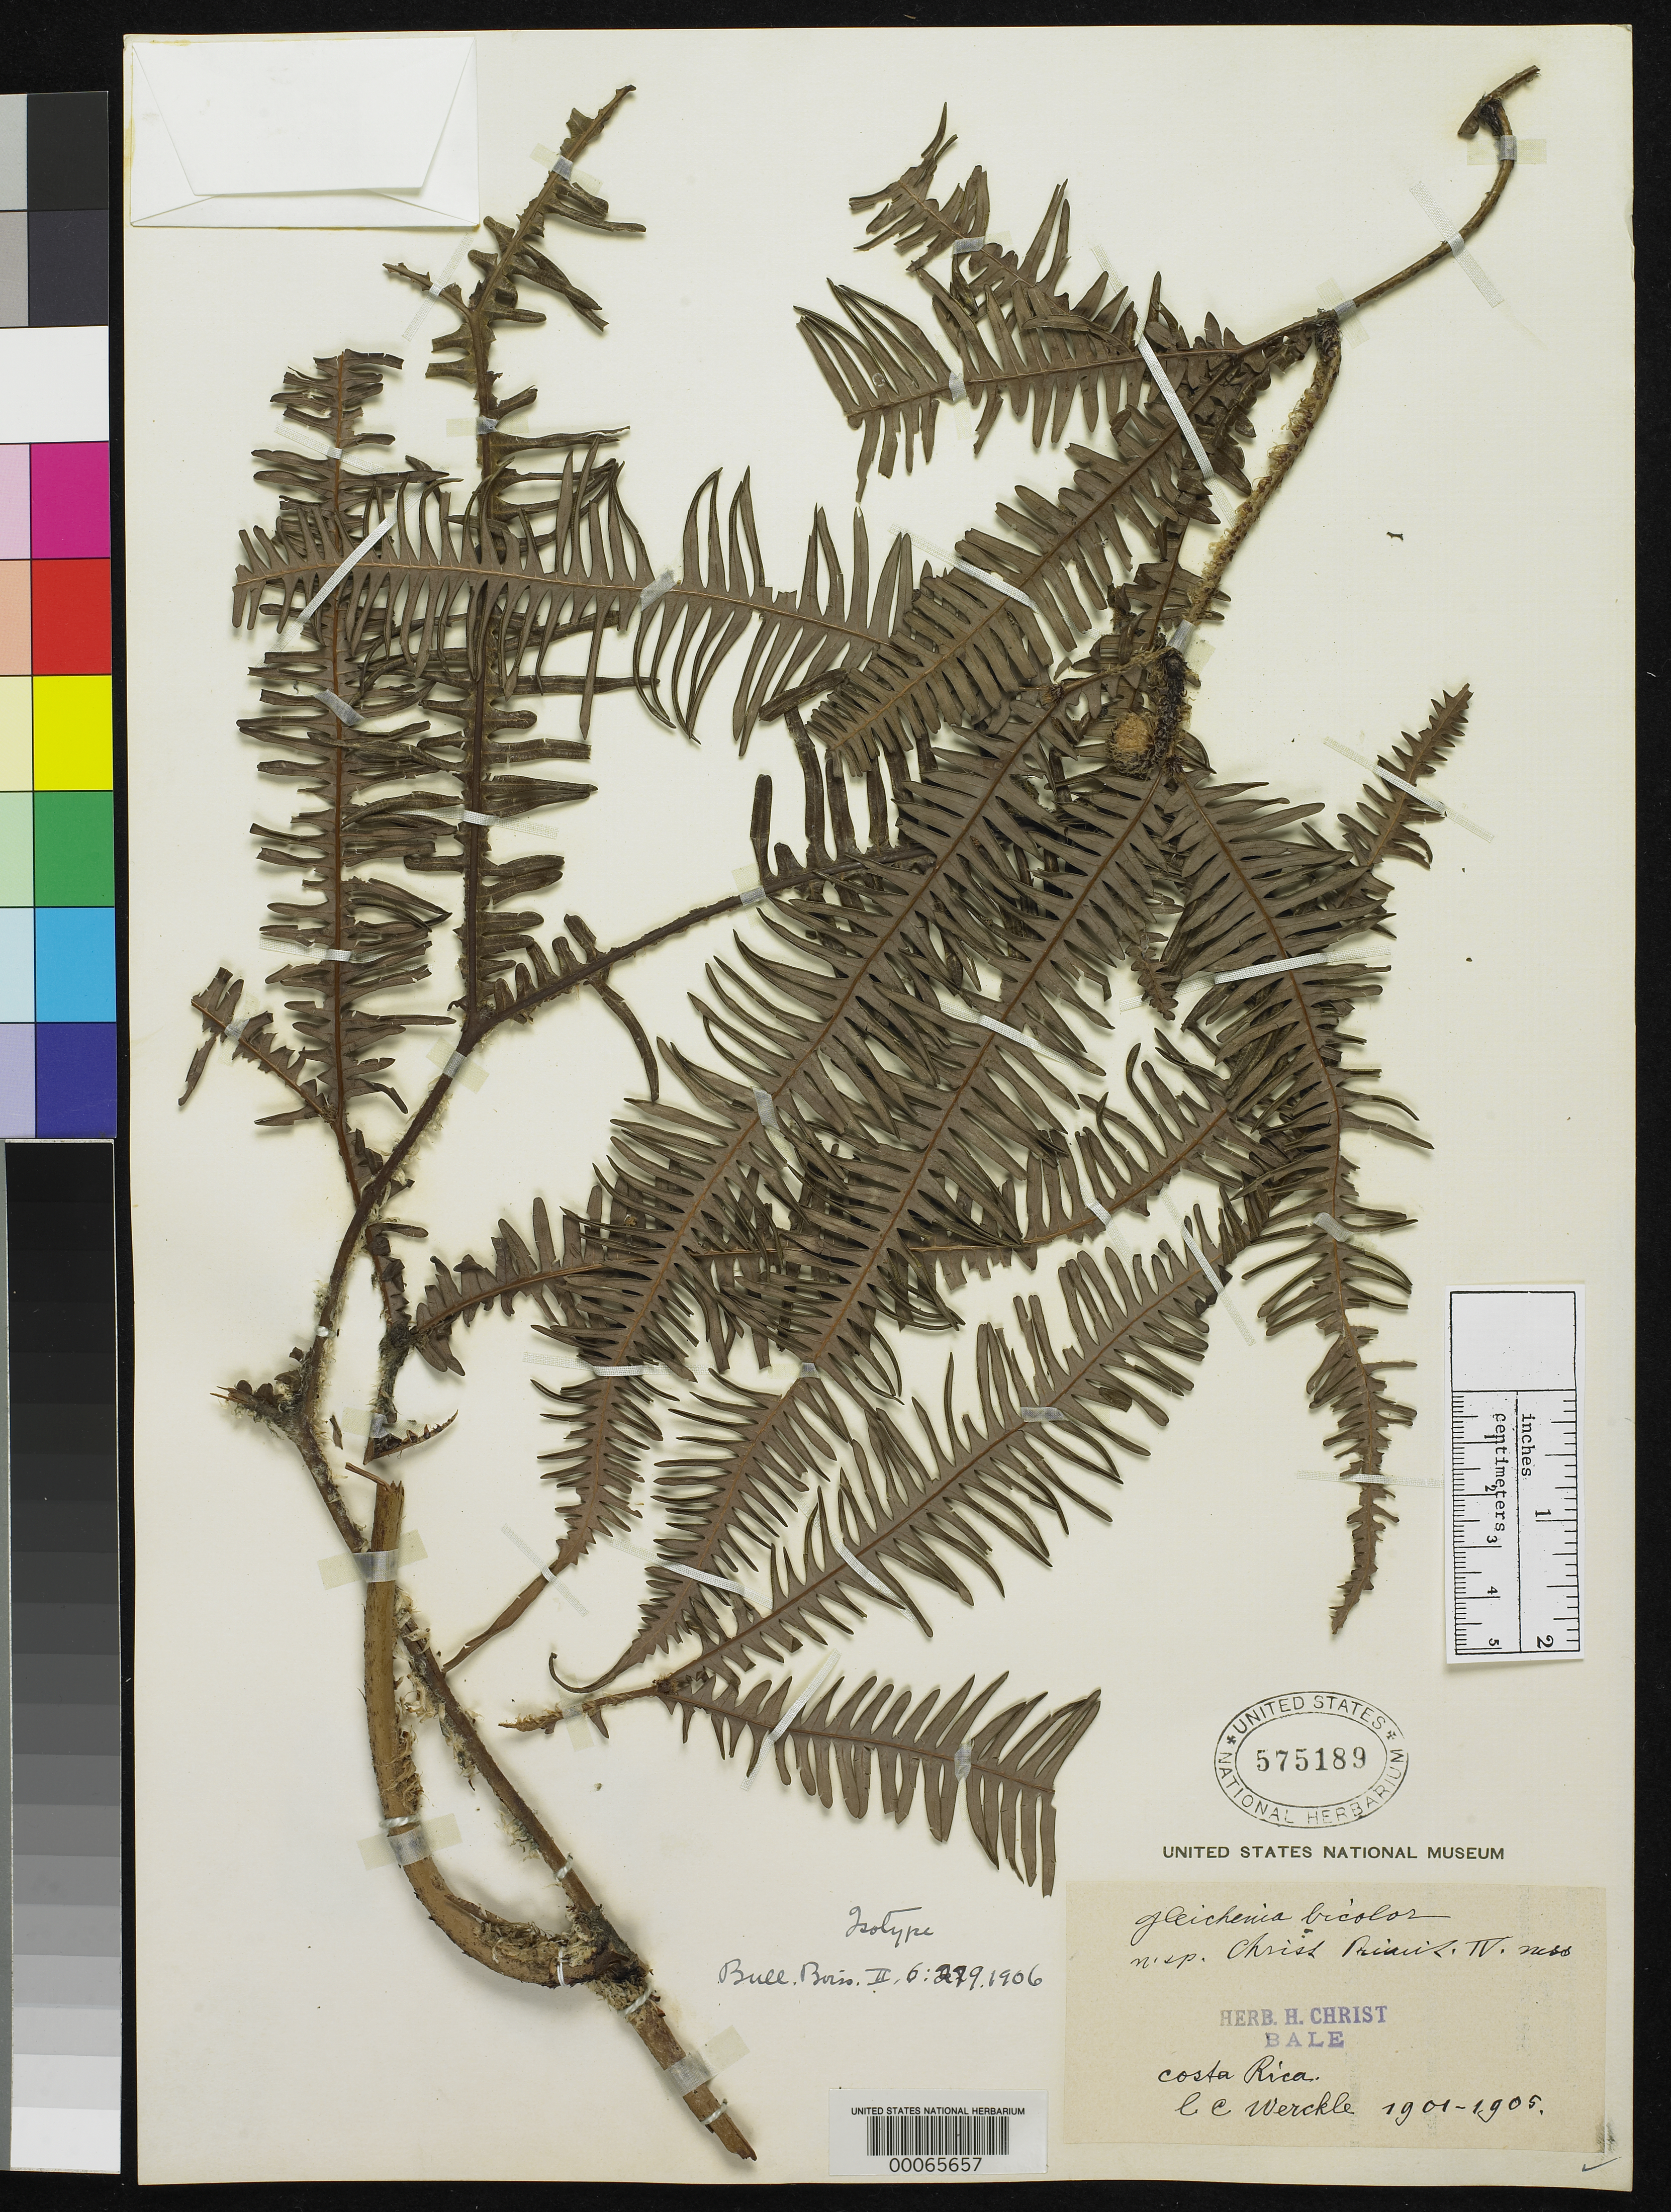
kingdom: Plantae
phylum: Tracheophyta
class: Polypodiopsida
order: Gleicheniales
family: Gleicheniaceae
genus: Gleichenia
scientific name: Gleichenia bicolor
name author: Christ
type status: Type Collection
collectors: C. C Wercklé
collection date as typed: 1901 to -- --- 1905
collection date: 1901/1905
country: Costa Rica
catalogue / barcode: US 575189